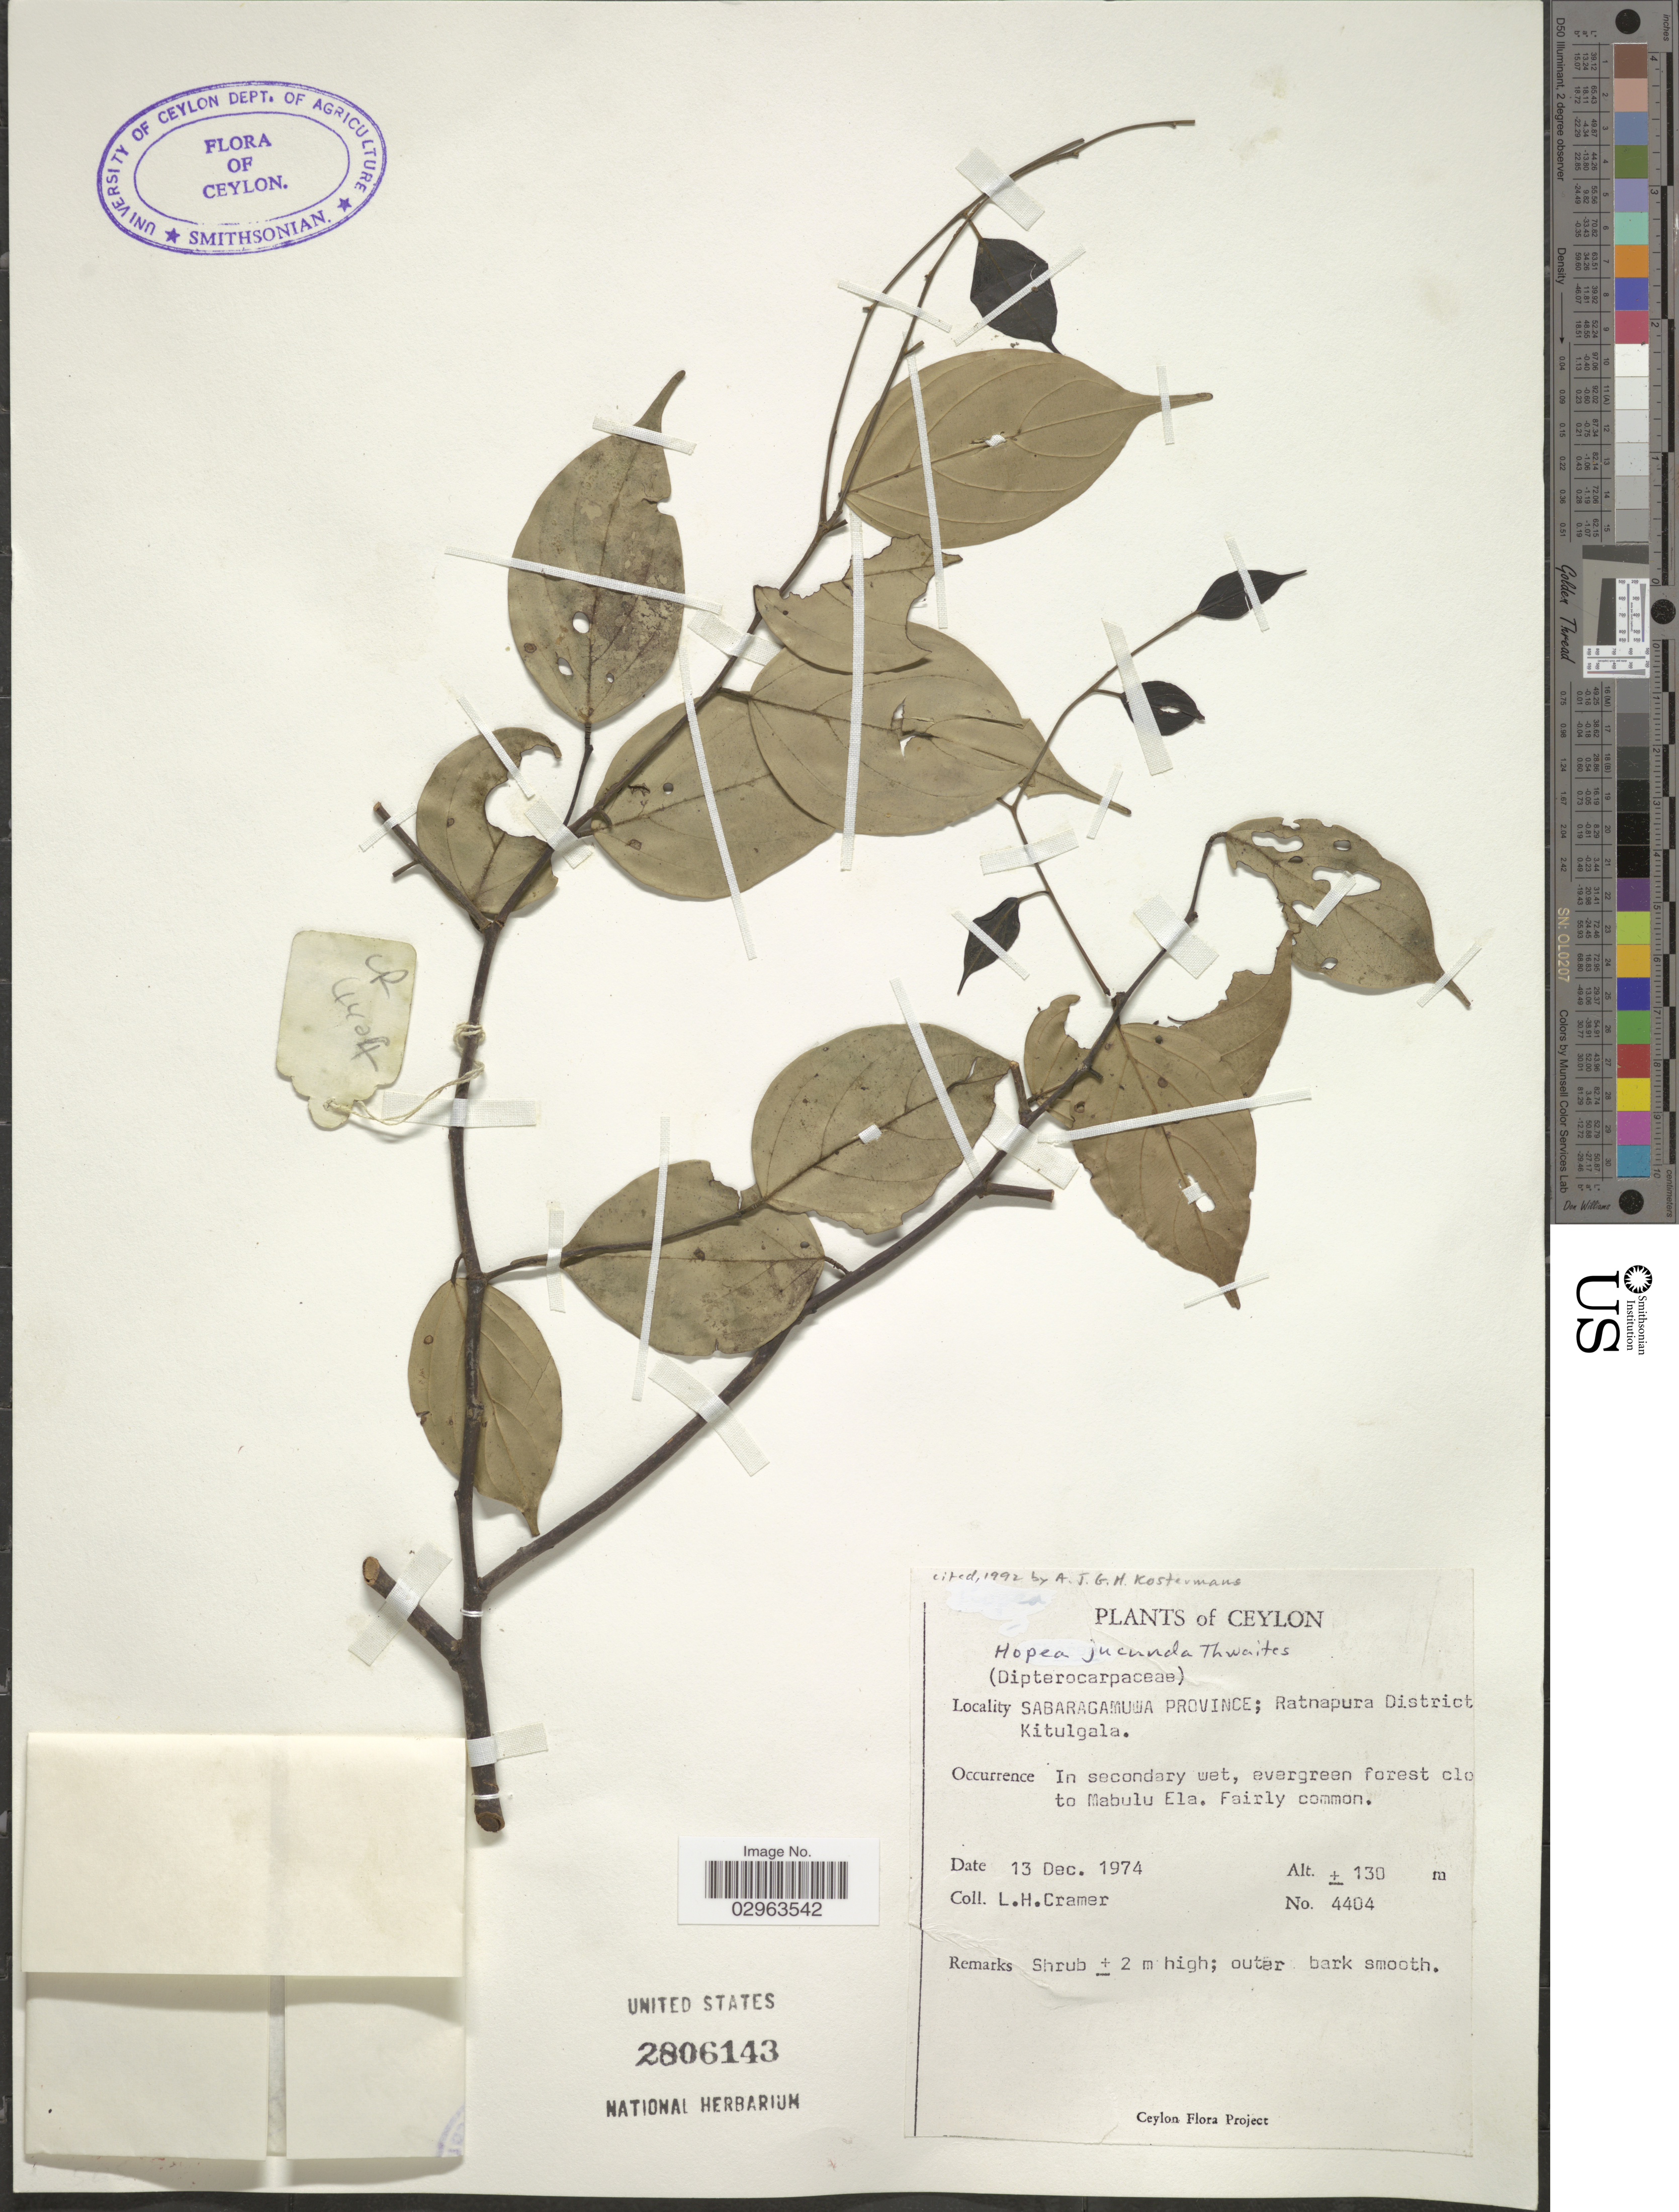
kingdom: Plantae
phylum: Tracheophyta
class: Magnoliopsida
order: Malvales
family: Dipterocarpaceae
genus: Hopea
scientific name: Hopea jucunda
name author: Thwaites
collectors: L. H. Cramer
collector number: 4404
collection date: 1974-12-13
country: Sri Lanka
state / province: Sabaragamuwa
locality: Ceylon. Ratnapura District Kitulgala.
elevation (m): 130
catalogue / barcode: US 2806143